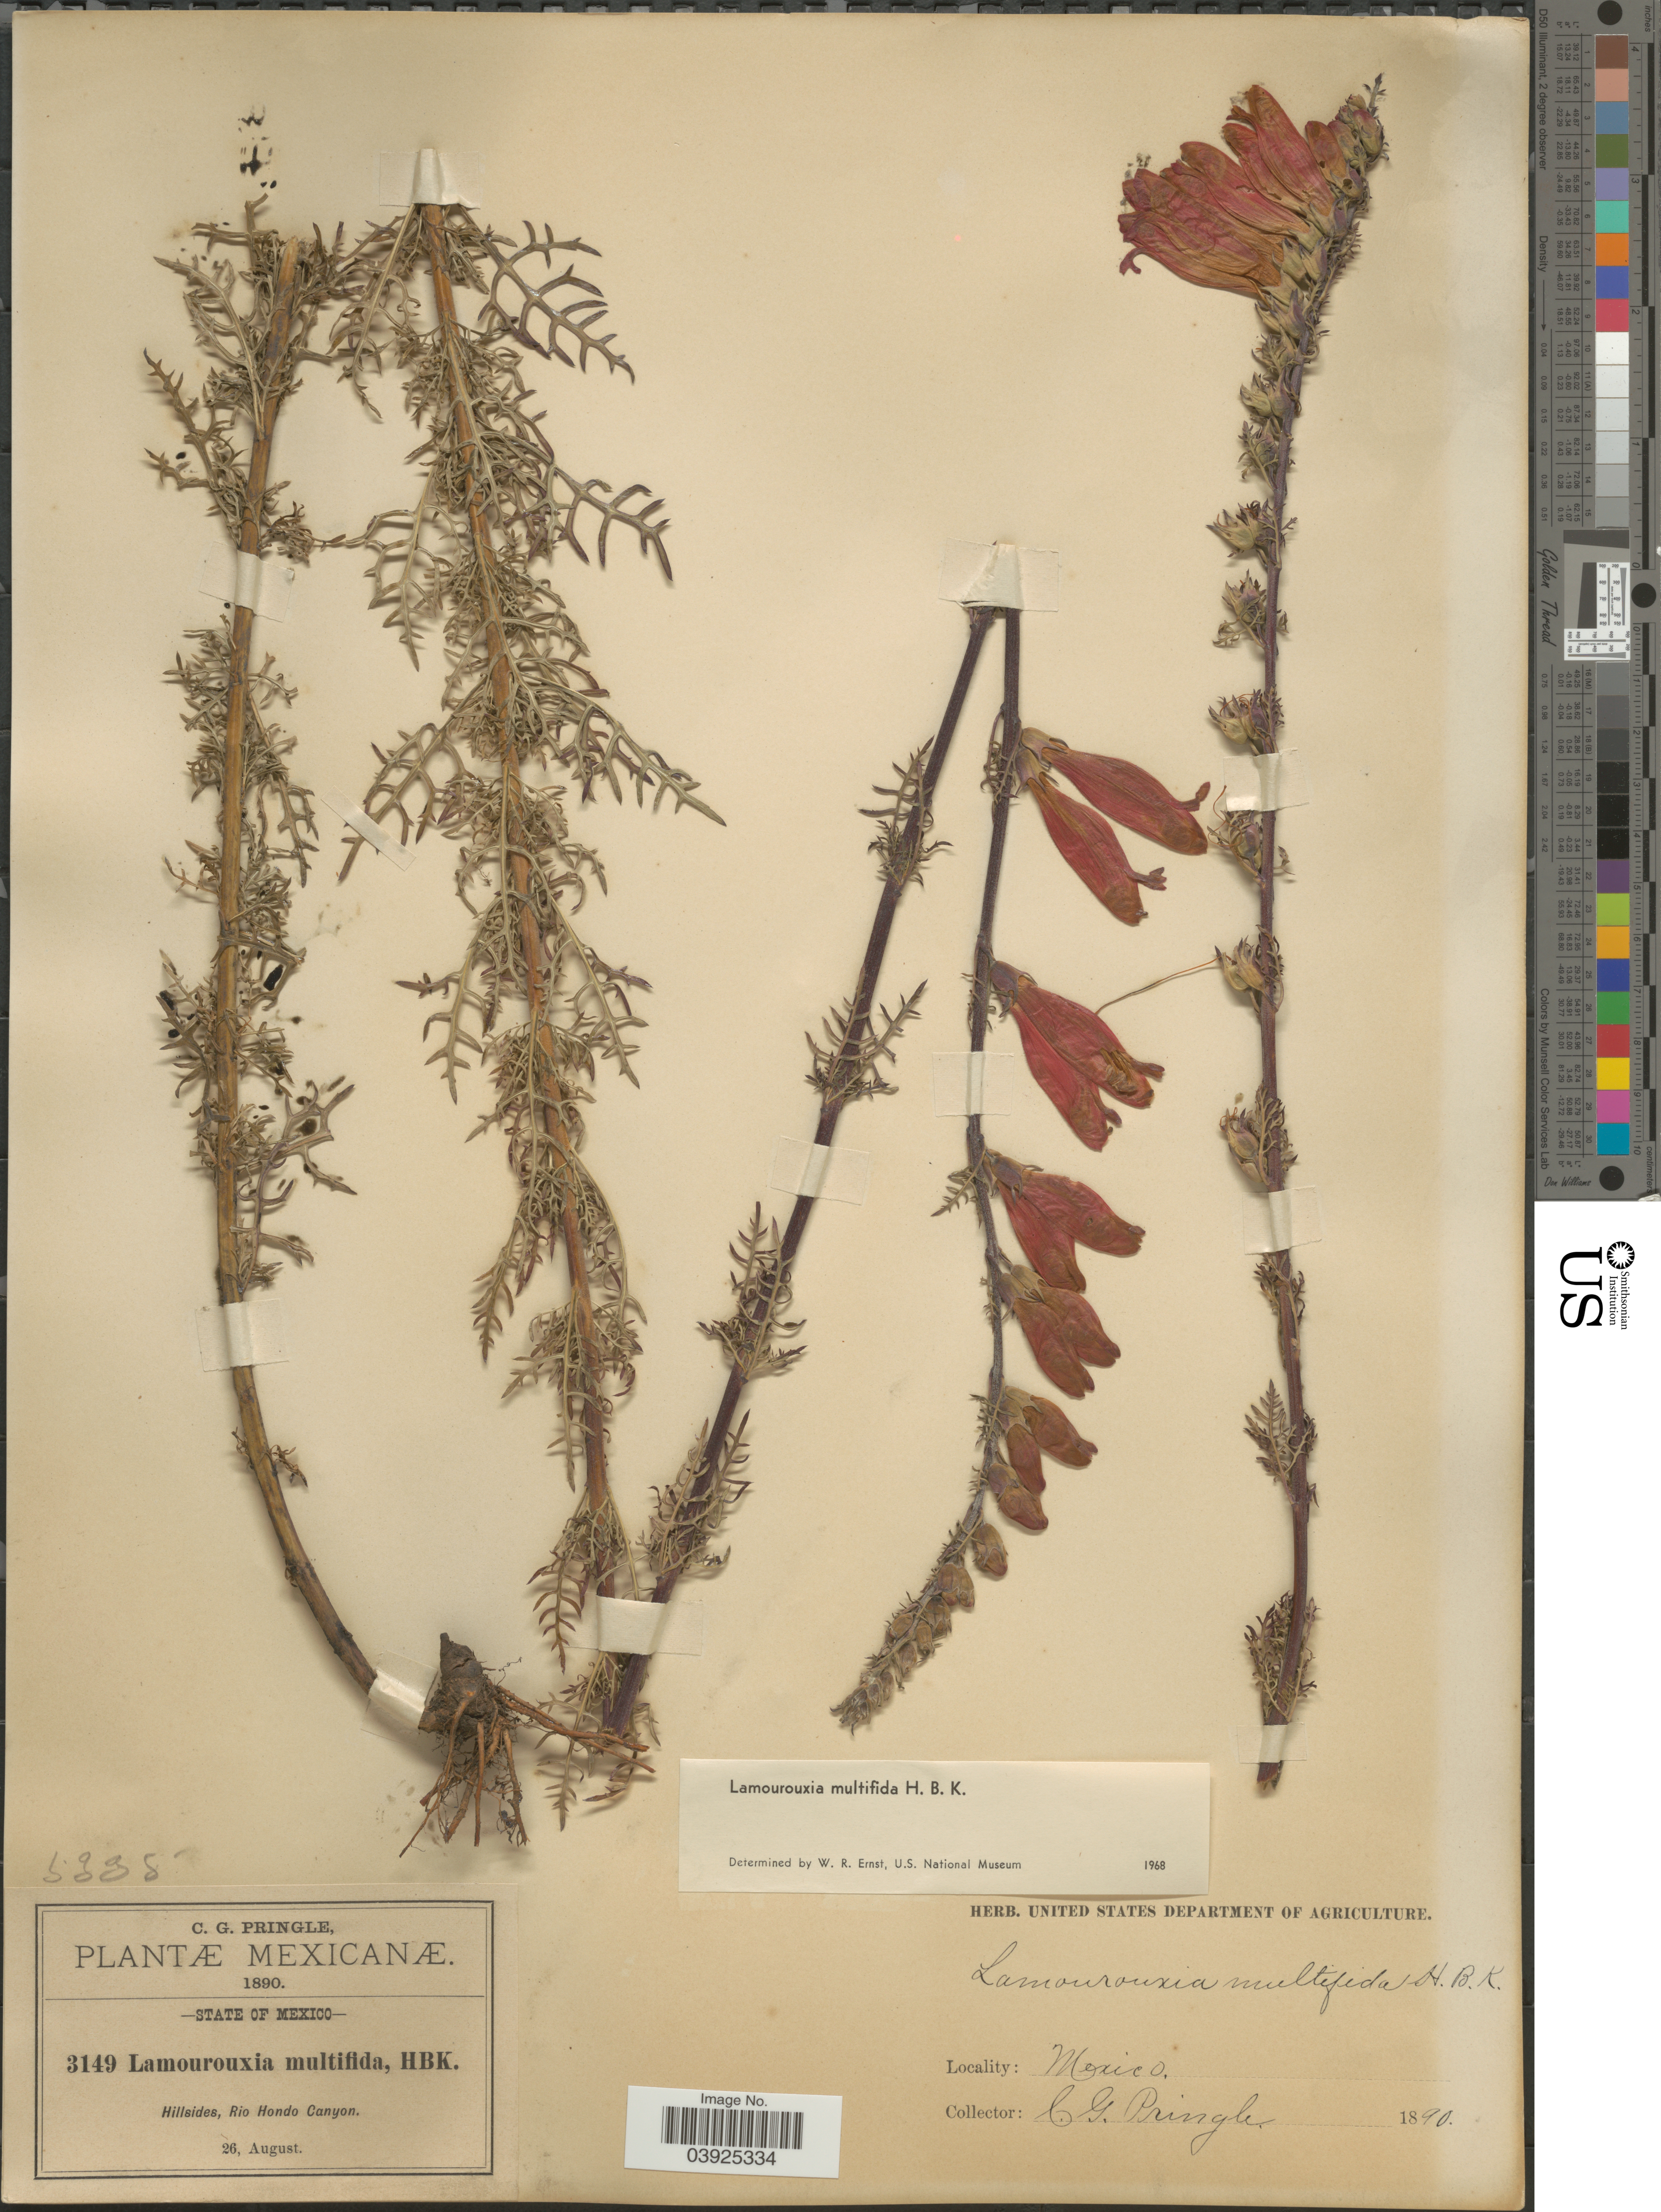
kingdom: Plantae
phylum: Tracheophyta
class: Magnoliopsida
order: Lamiales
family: Orobanchaceae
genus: Lamourouxia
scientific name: Lamourouxia multifida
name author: Kunth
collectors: C. G. Pringle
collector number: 3149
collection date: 1890-08-26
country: Mexico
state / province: México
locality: Hillsides, Rio Hondo Canyon.